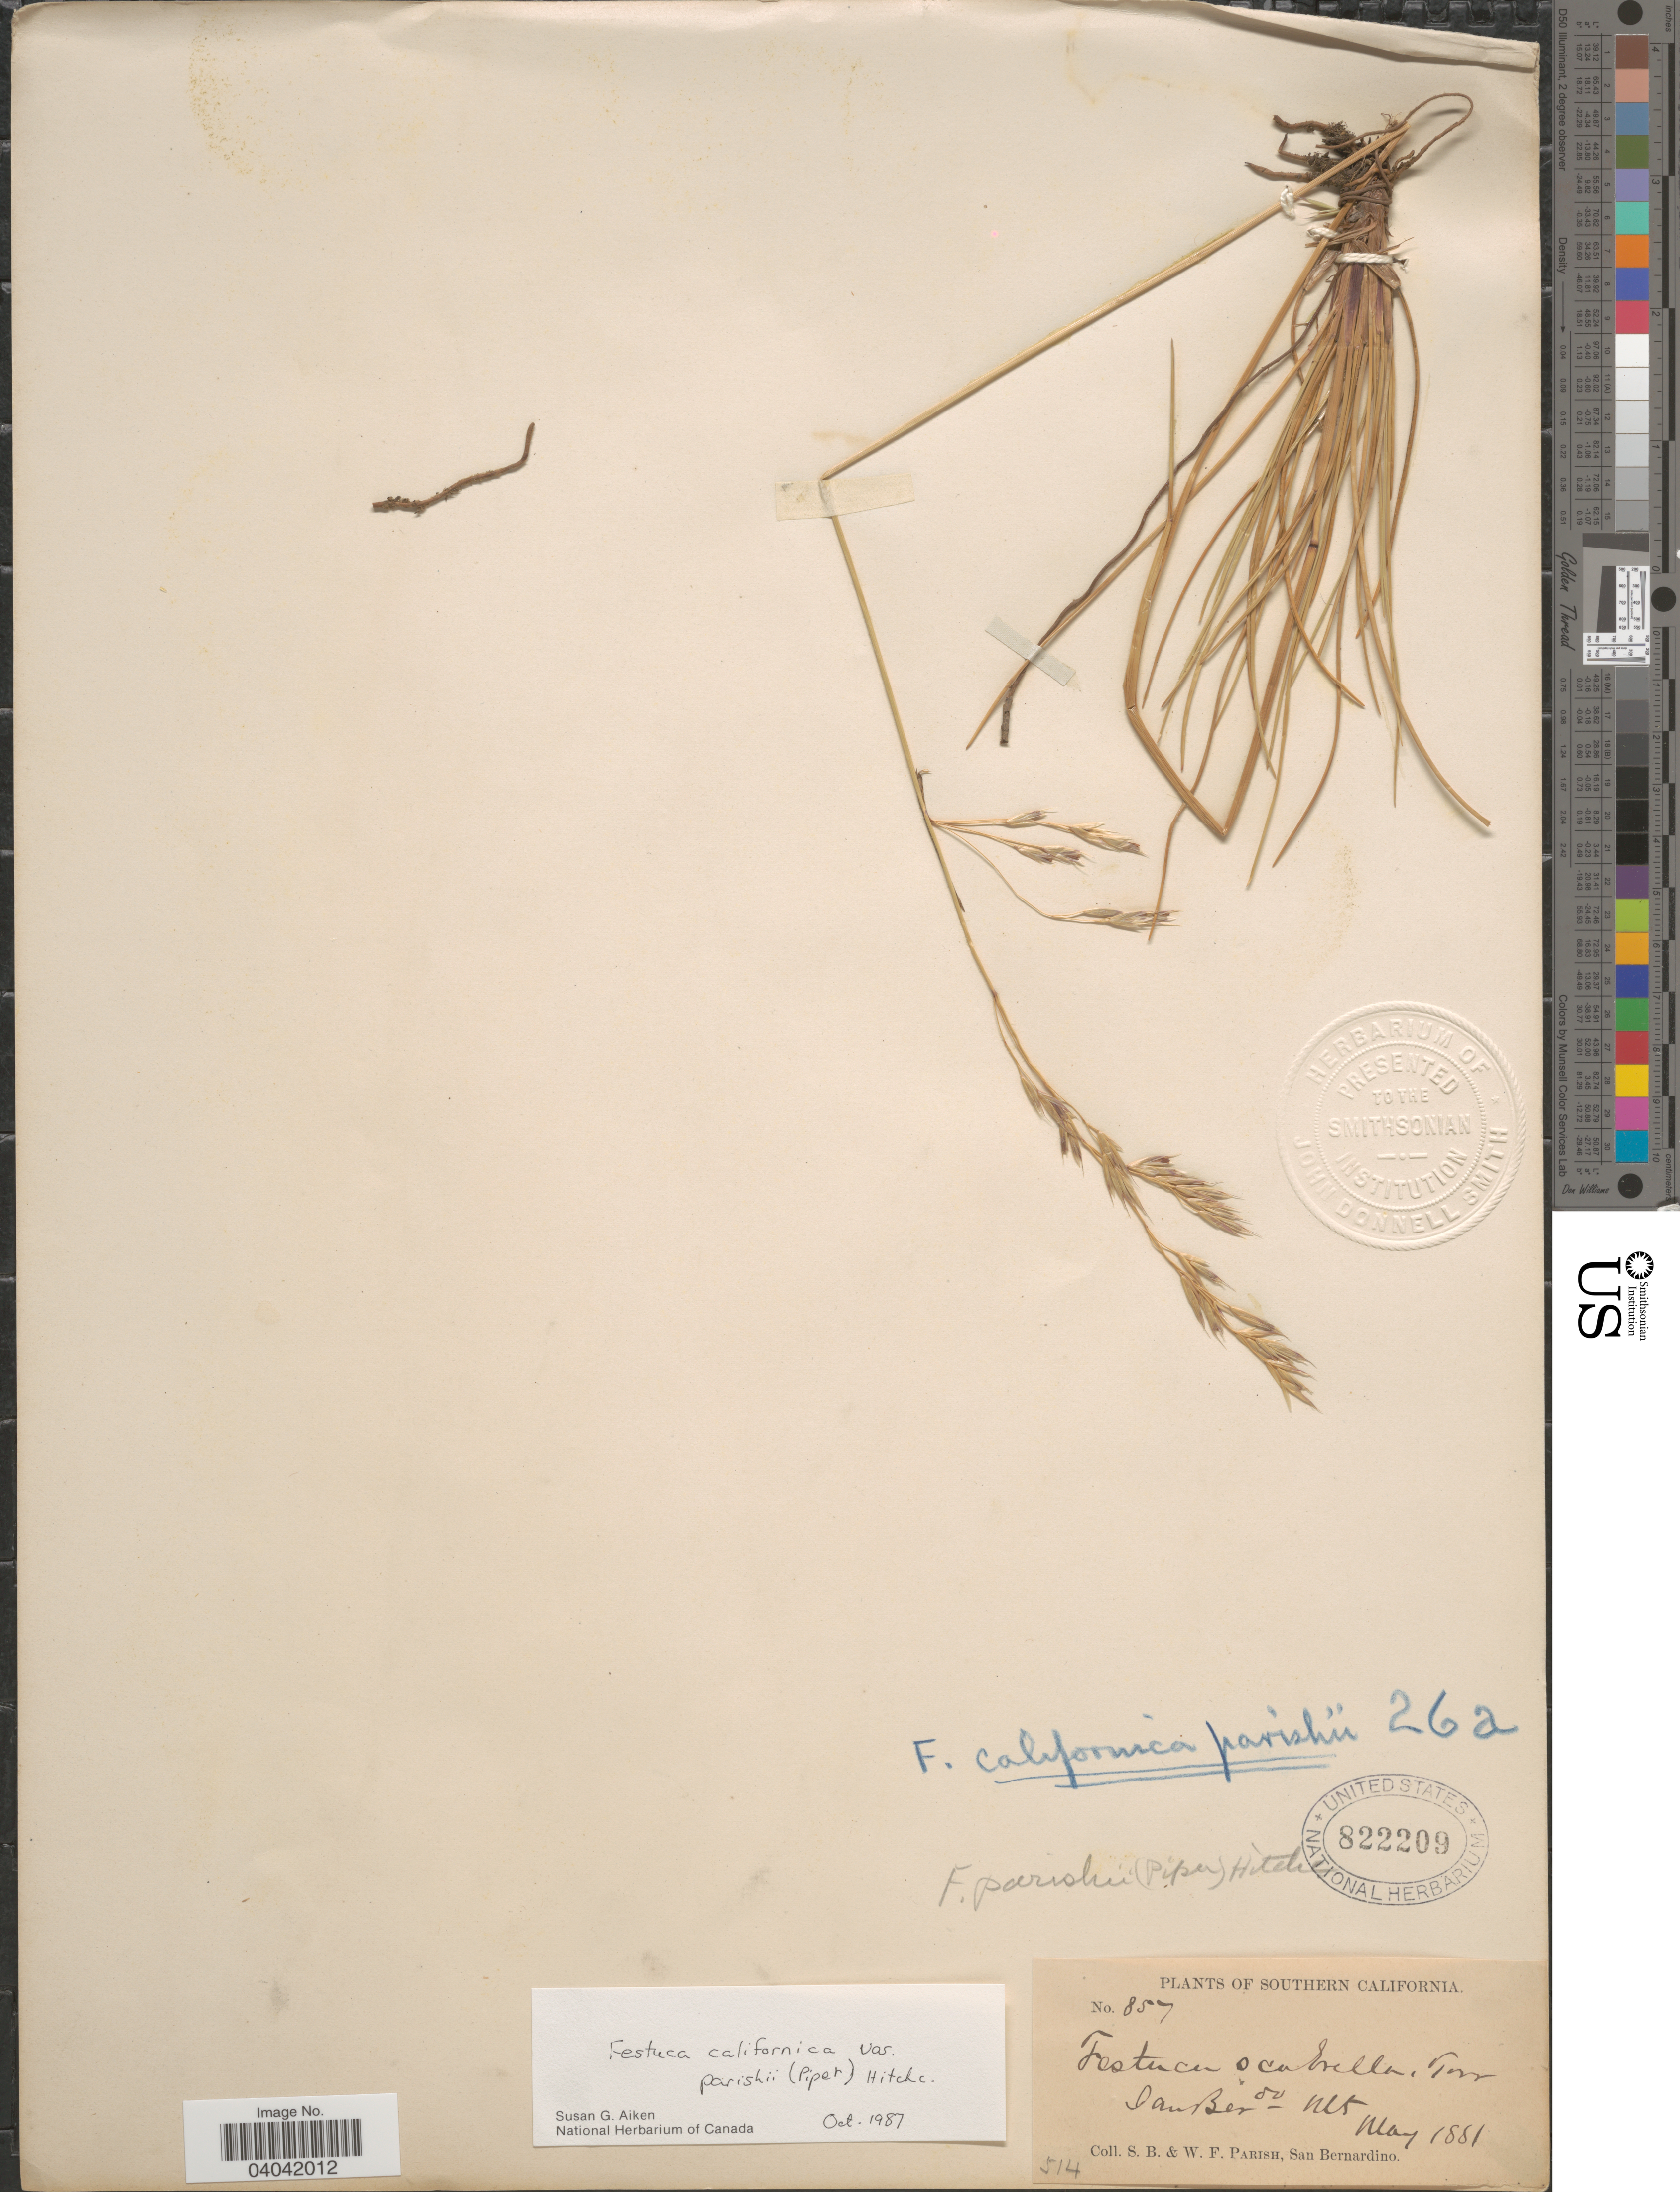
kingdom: Plantae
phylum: Tracheophyta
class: Liliopsida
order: Poales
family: Poaceae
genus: Festuca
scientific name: Festuca californica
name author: Vasey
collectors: S. B. Parish & W. F. Parish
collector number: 857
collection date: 1881-05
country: United States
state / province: California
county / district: San Bernardino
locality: Southern California. San Bernardino Mts.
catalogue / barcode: US 822209